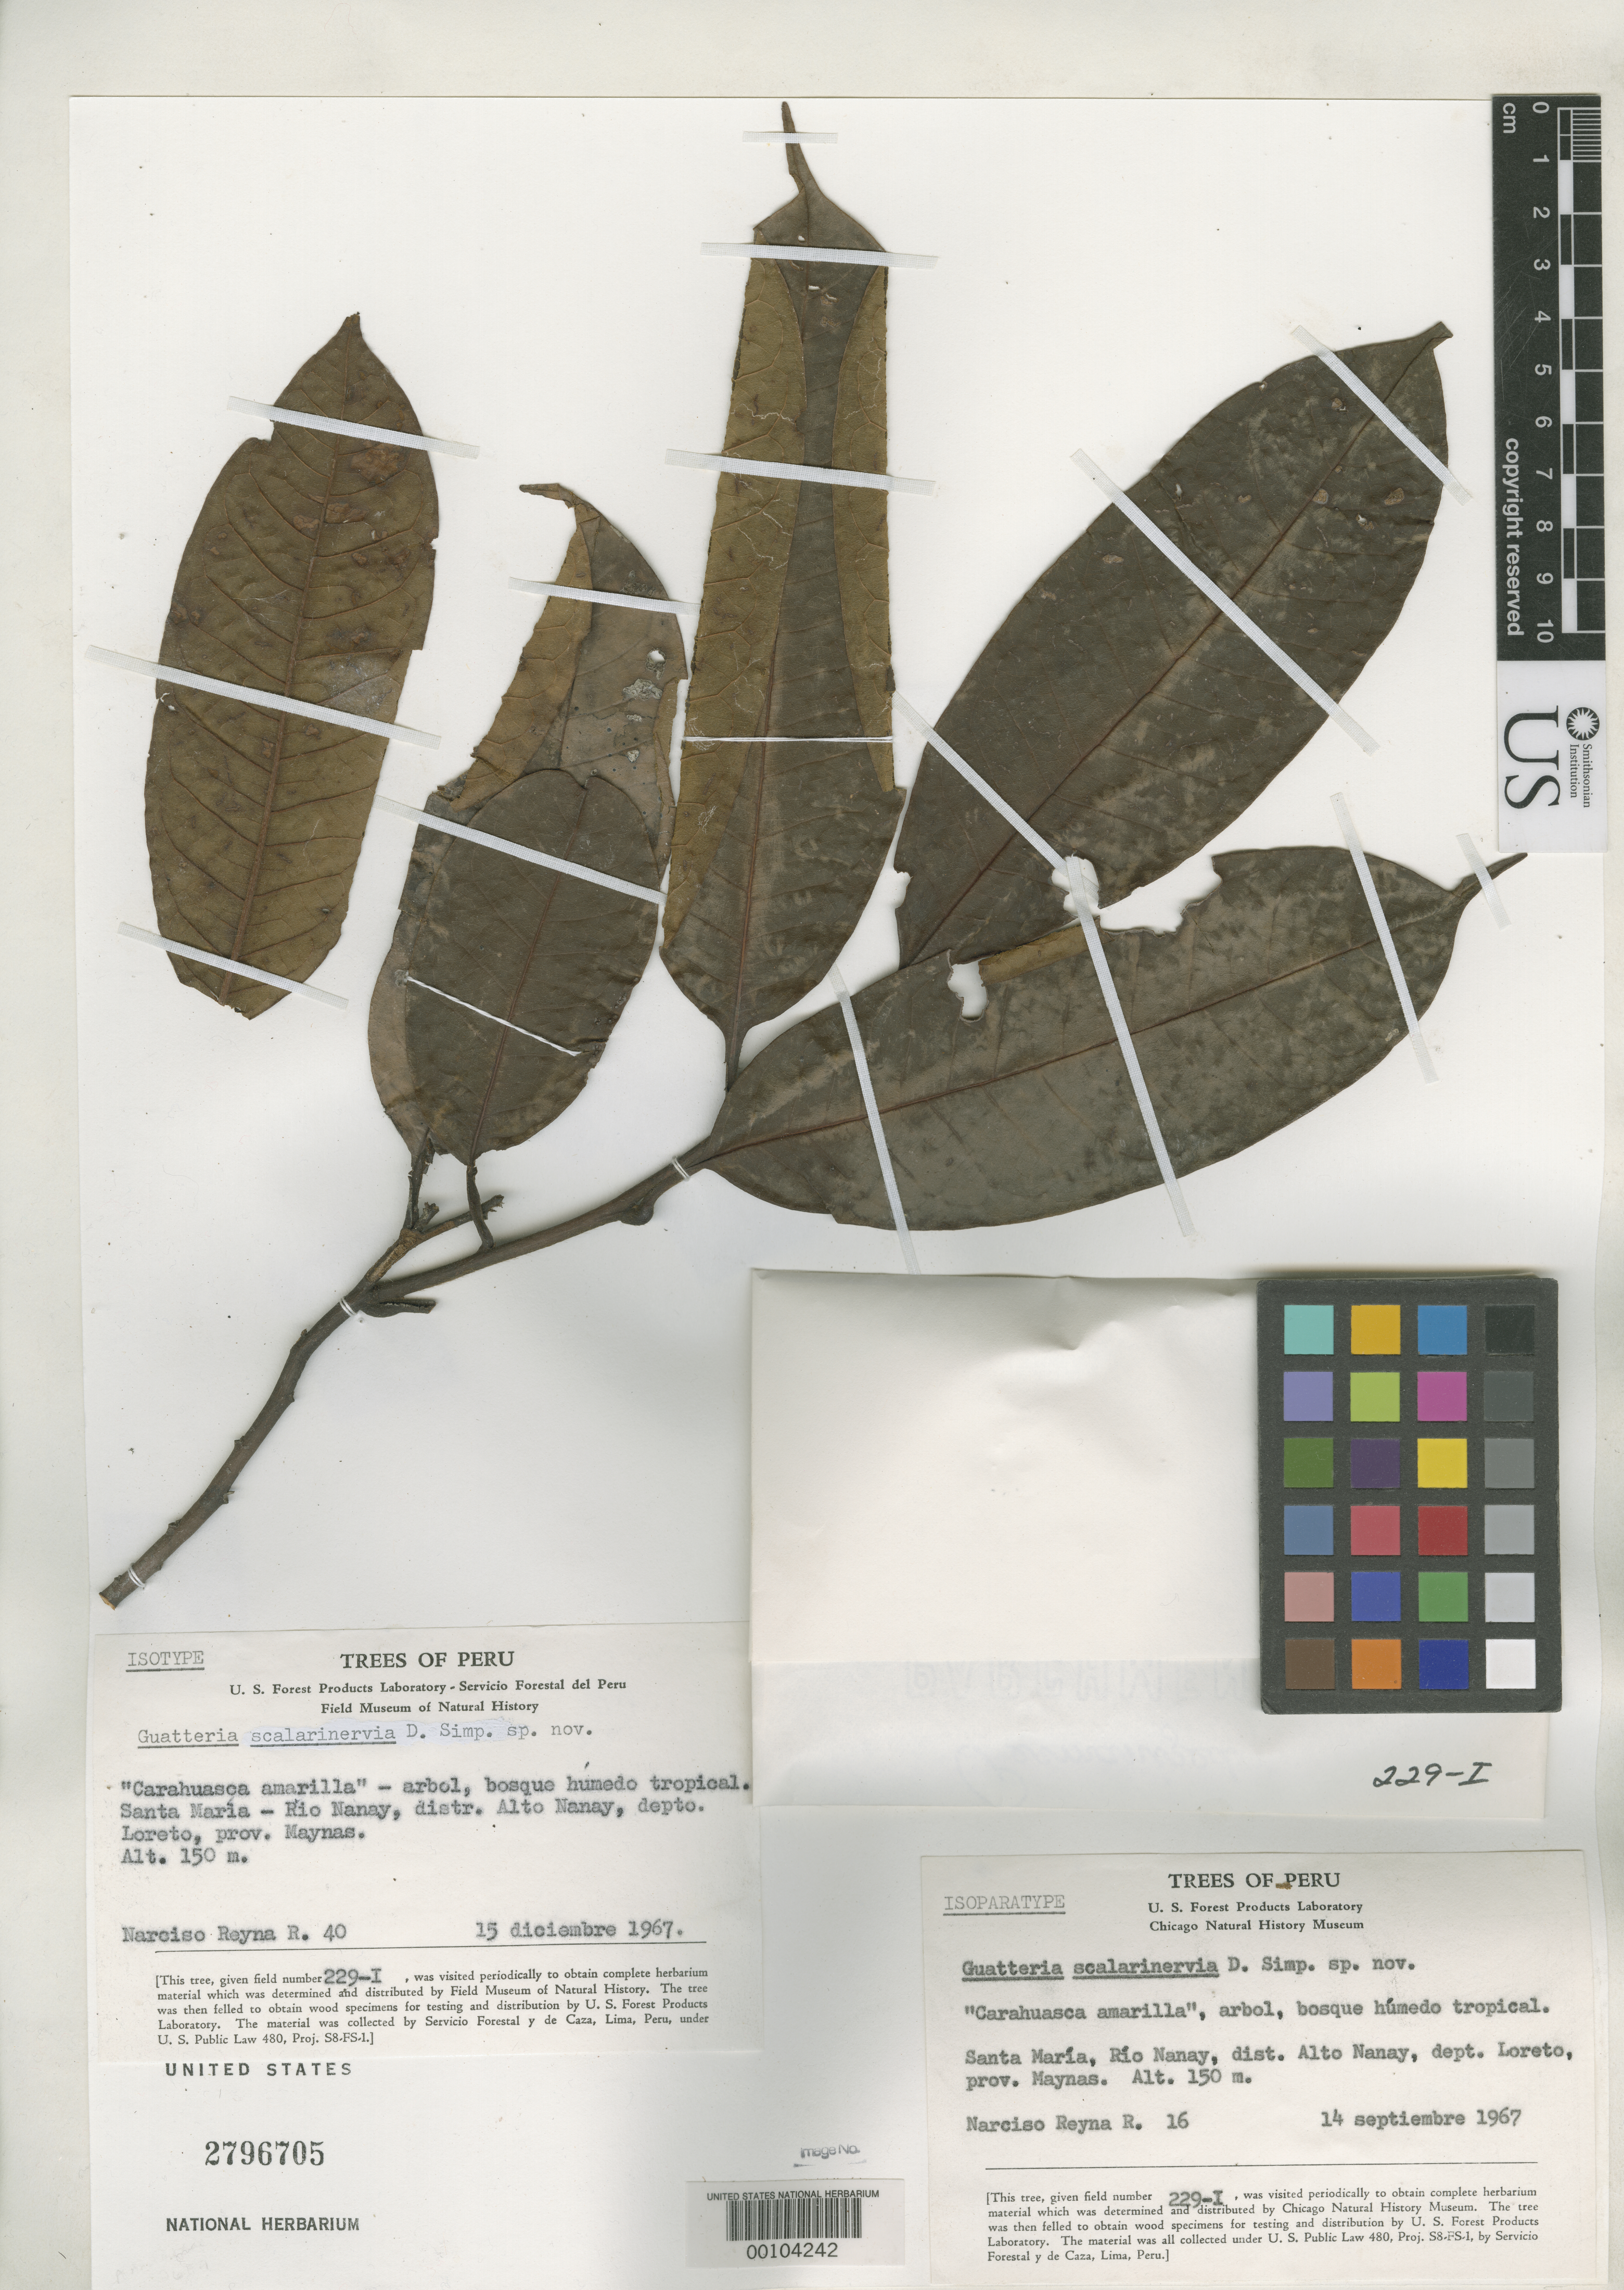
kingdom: Plantae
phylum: Tracheophyta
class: Magnoliopsida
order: Magnoliales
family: Annonaceae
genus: Guatteria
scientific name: Guatteria scalarinervia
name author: D.R. Simpson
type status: Isotype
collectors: N. Reyna-R.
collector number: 40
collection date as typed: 15 Dec 1967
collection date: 1967-12-15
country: Peru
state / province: Loreto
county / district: Maynas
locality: Alto Nanay, near Santa Maria de Nanay.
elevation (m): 150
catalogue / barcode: US 2796705